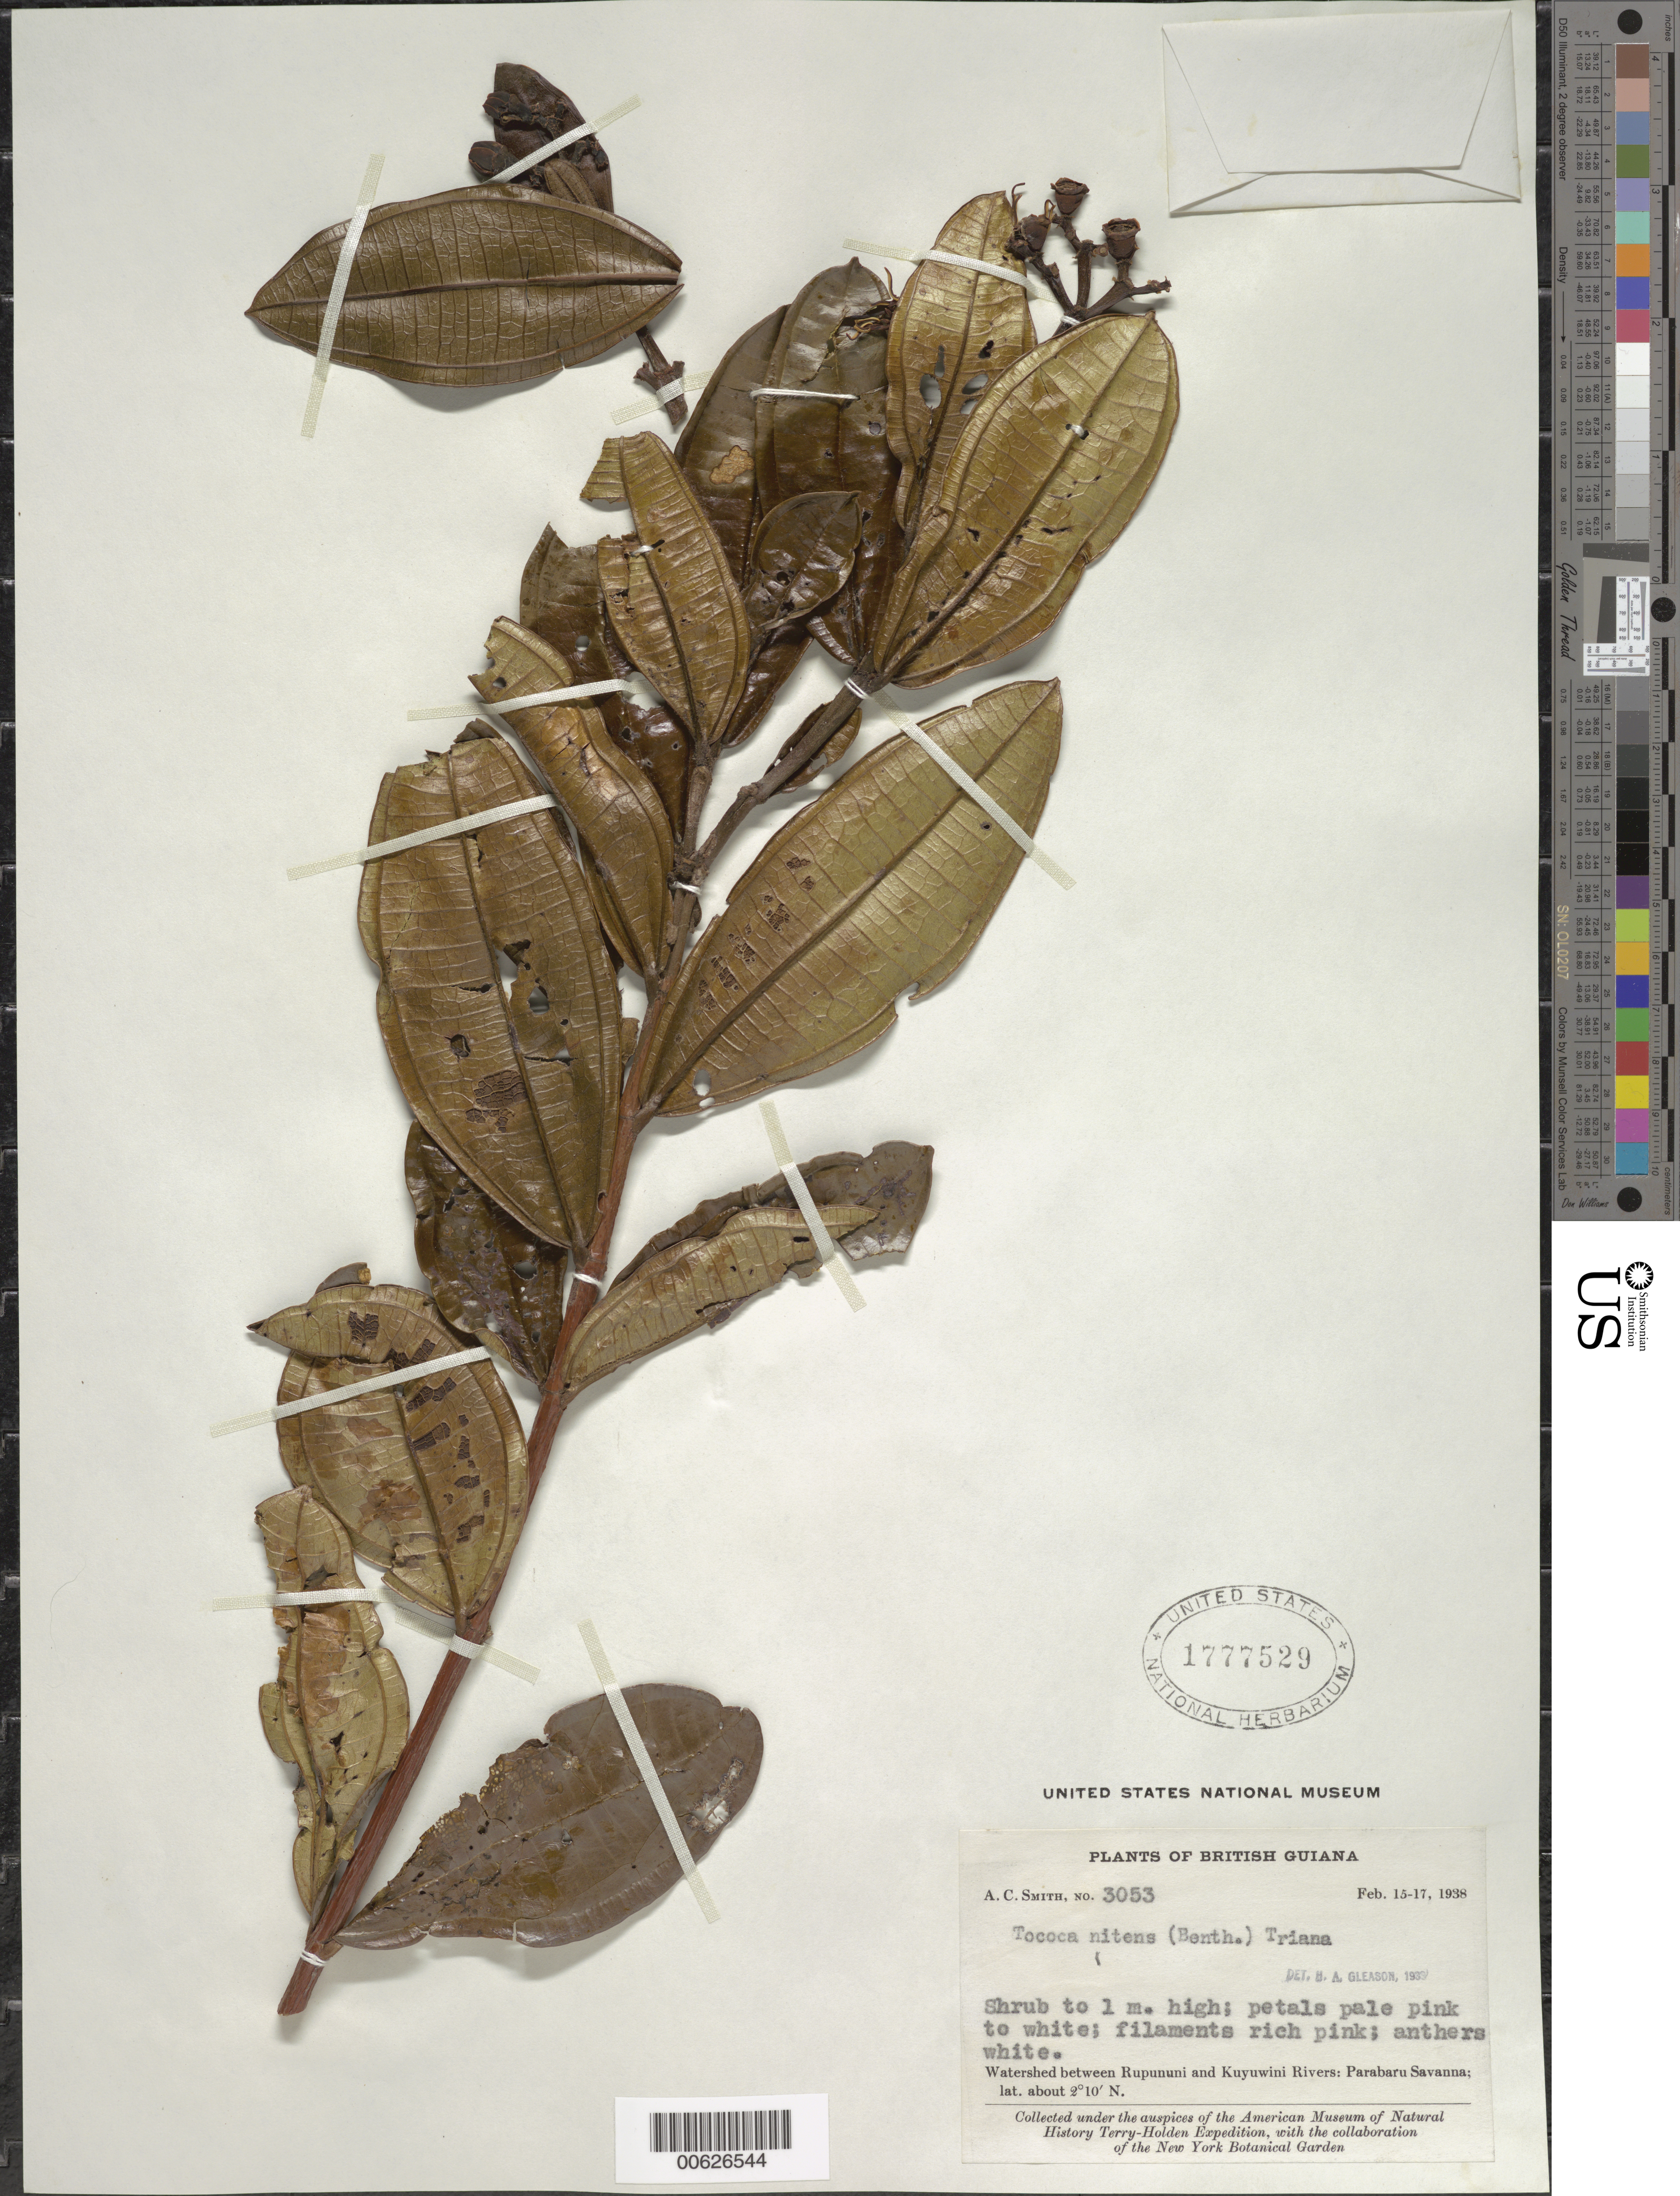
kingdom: Plantae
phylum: Tracheophyta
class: Magnoliopsida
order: Myrtales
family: Melastomataceae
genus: Tococa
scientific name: Tococa nitens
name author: (Benth.) Triana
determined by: Gleason, H. A.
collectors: A. C. Smith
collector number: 3053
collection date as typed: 15-Feb-38 to 17-Feb-38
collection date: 1938-02-15/1938-02-17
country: Guyana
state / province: U. Takutu-U. Essequibo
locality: Rupununi R., watershed between it and Kuyuwini R; Parabaru Savanna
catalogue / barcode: US 1777529